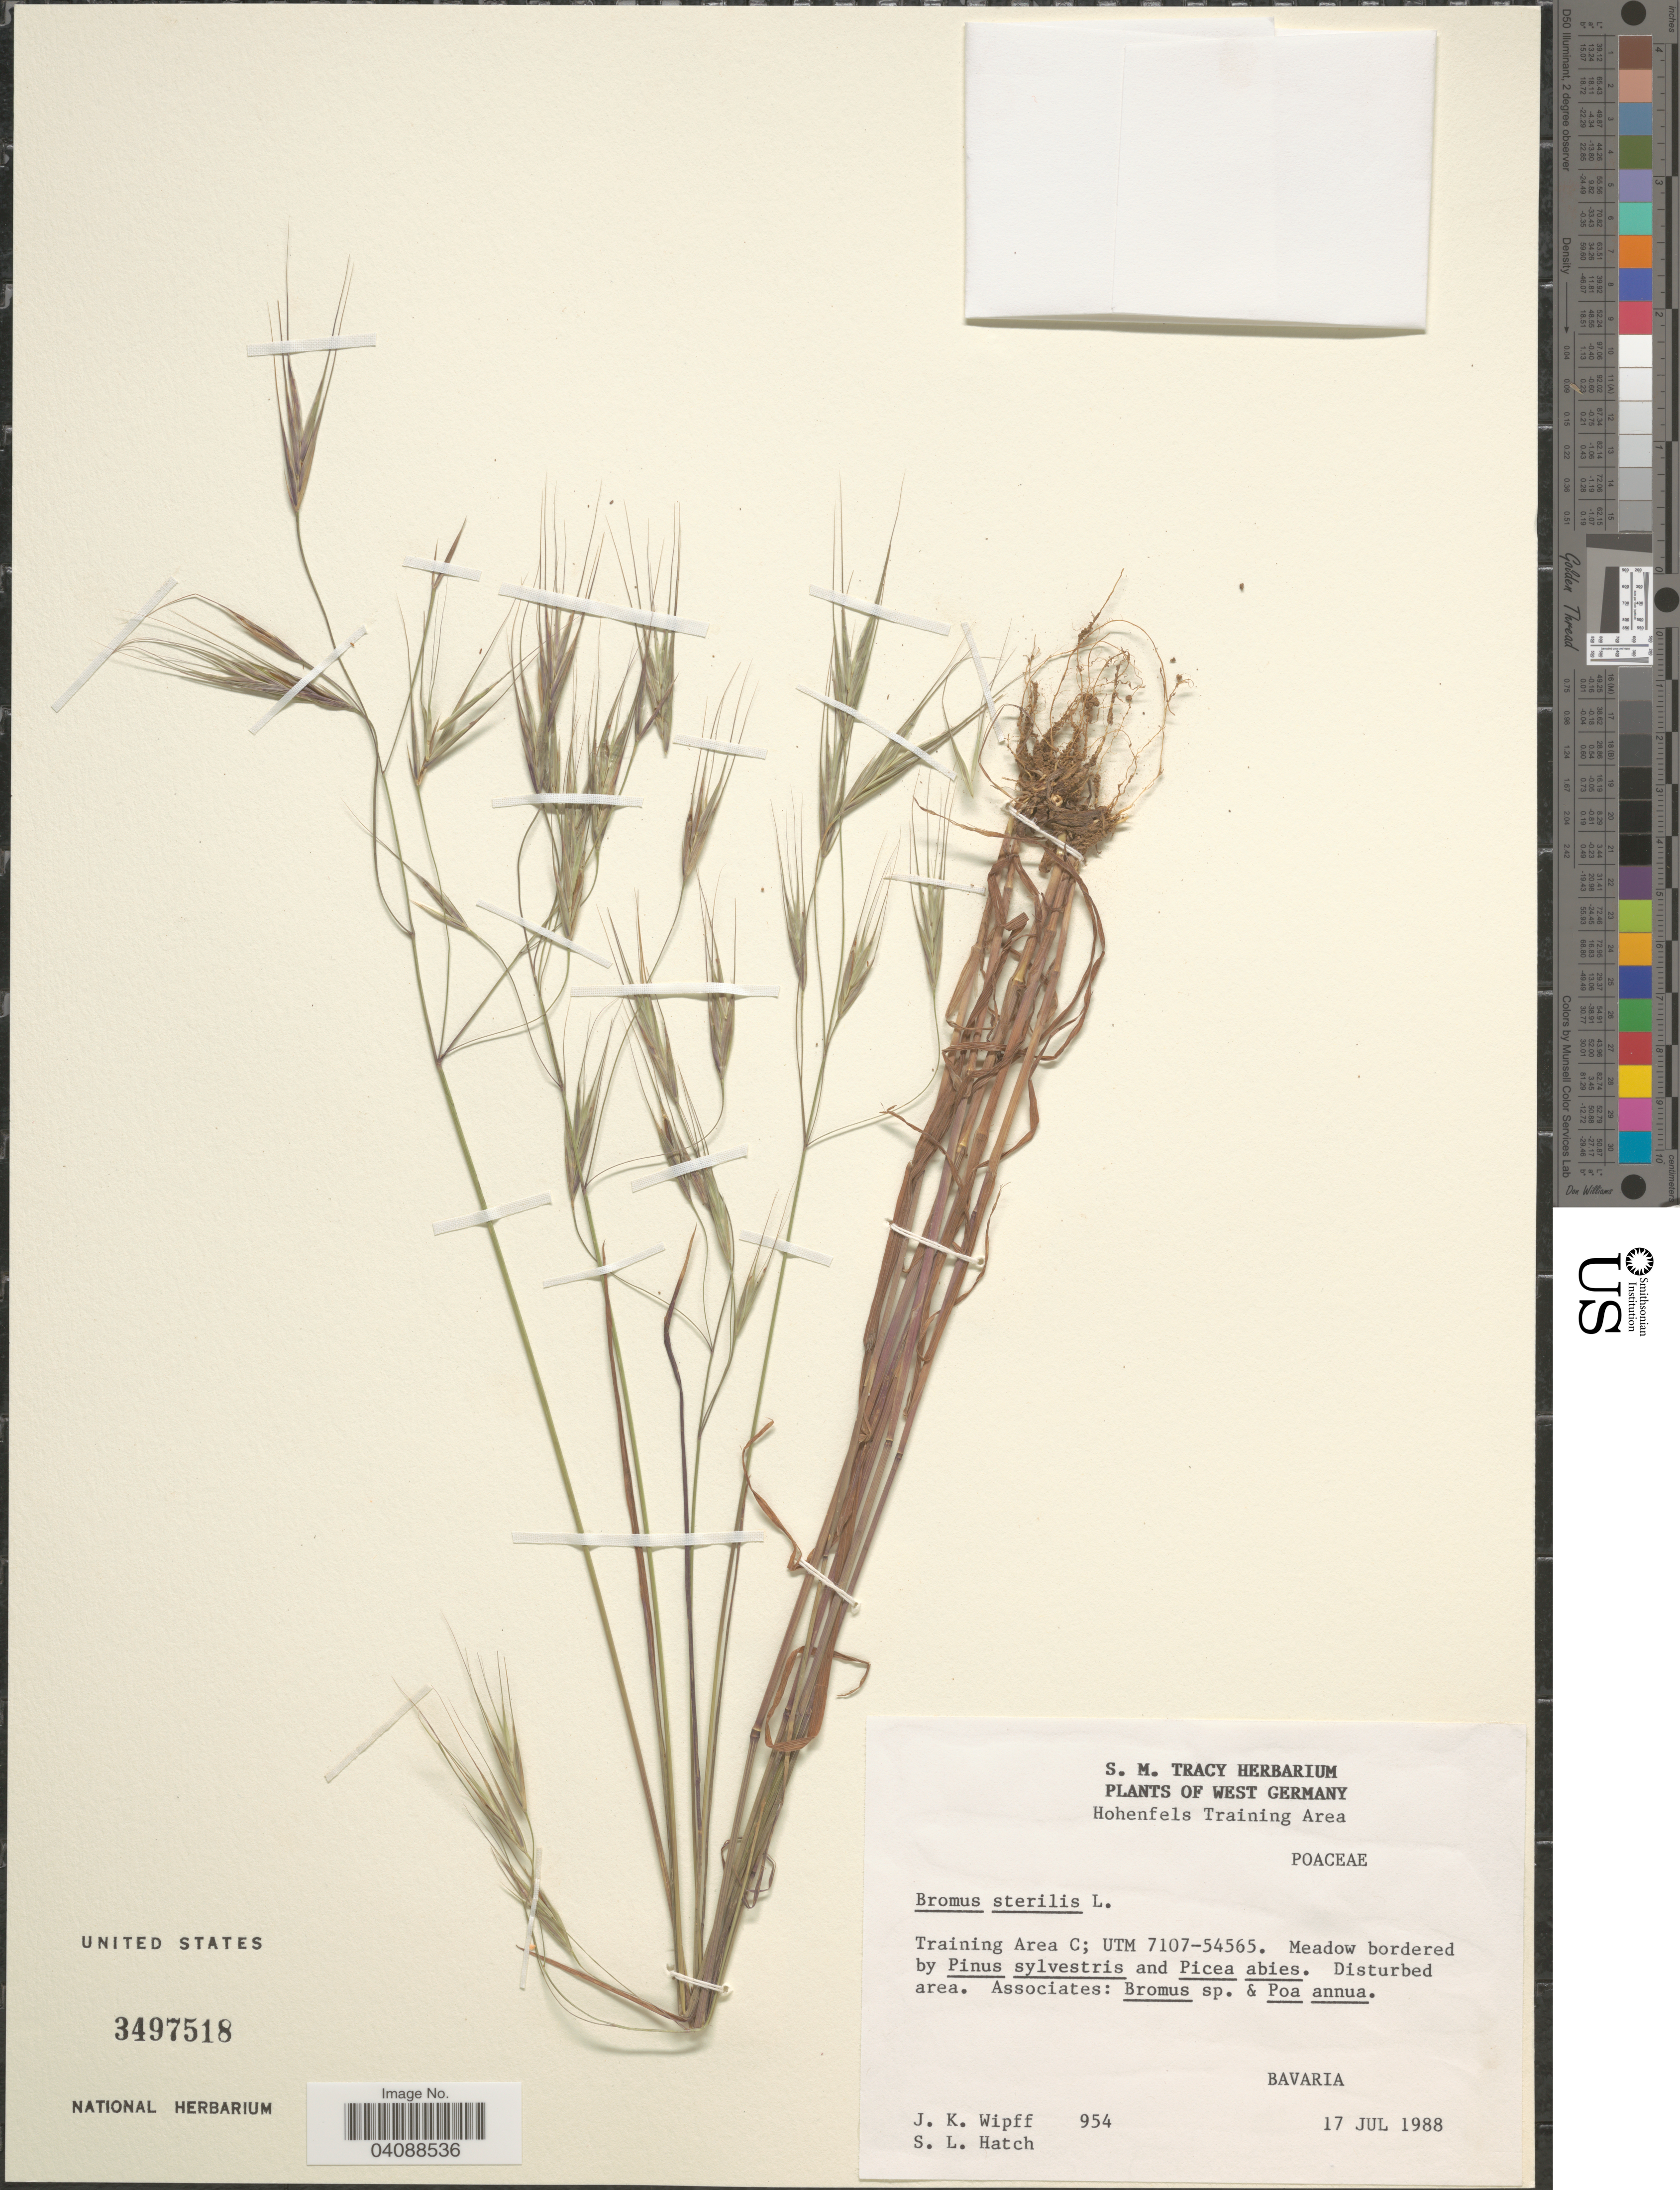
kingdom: Plantae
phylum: Tracheophyta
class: Liliopsida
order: Poales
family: Poaceae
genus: Bromus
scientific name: Bromus sterilis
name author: L.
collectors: J. K. Wipff & S. Hatch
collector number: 954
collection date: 1988-07-17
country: Germany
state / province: Bayern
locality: West Germany. Hohenfels Training Area. Training Area C; UTM 7107-54565. Meadow bordered. Bavaria.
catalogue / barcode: US 3497518